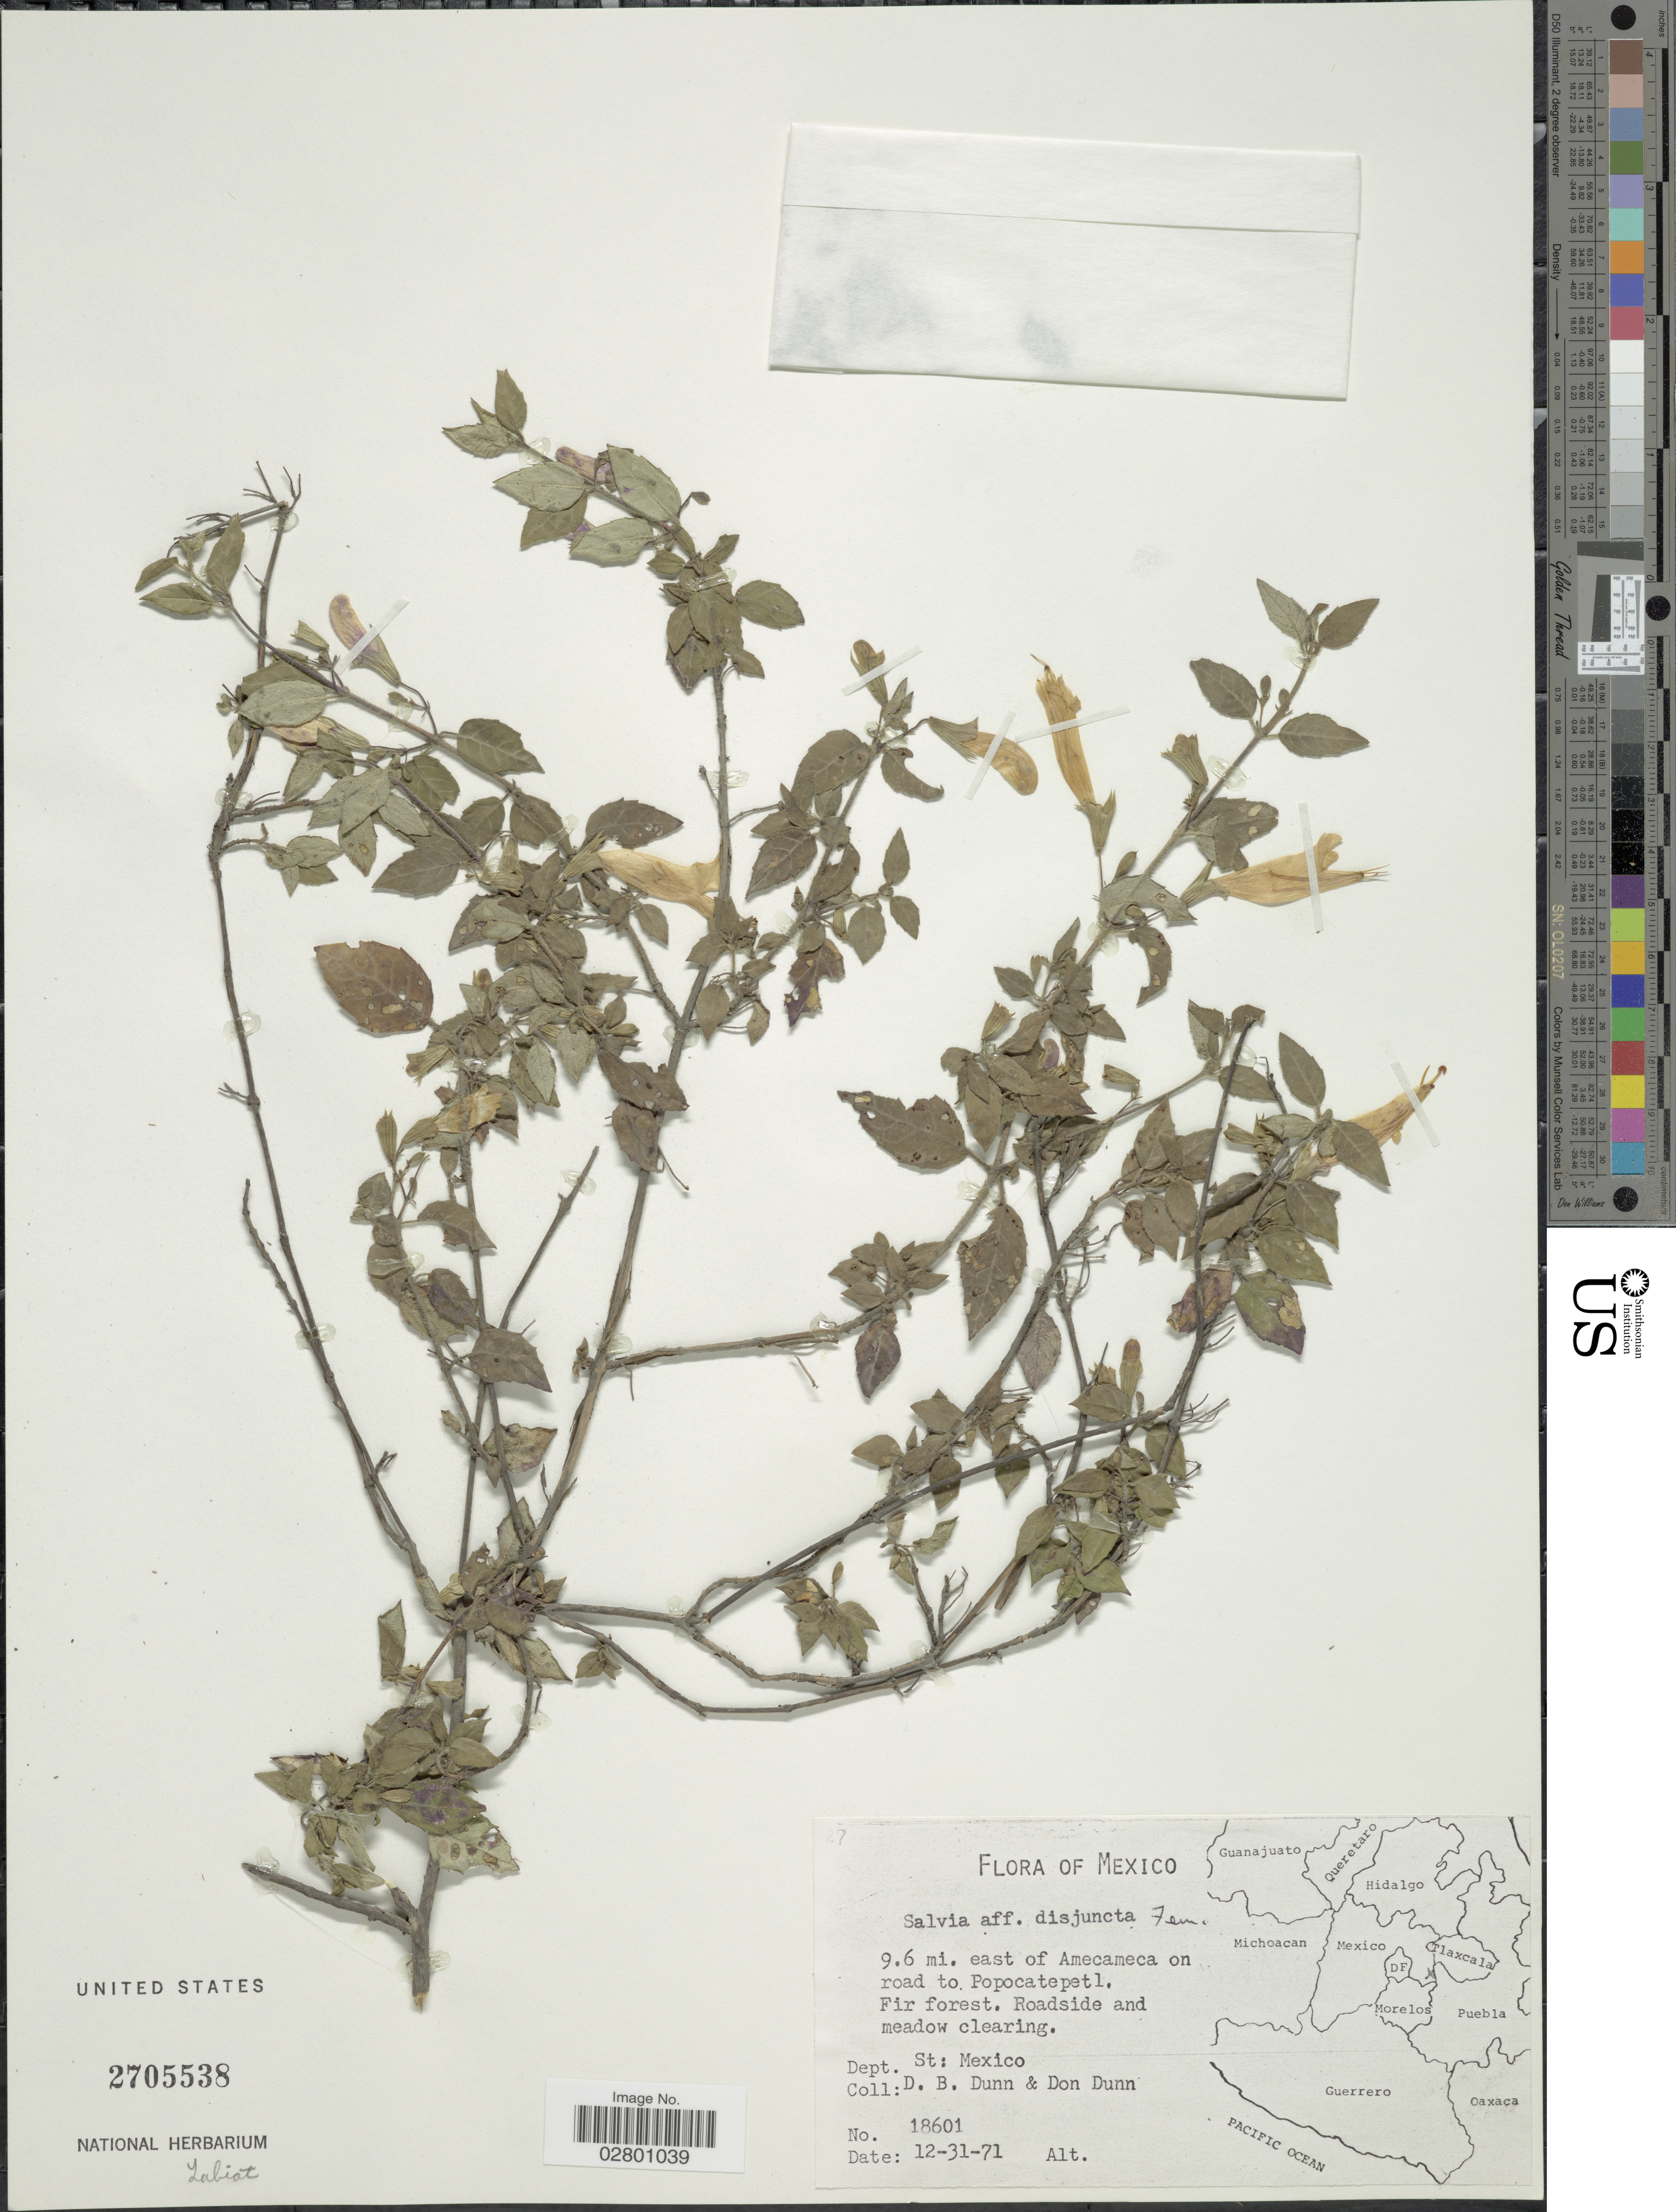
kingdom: Plantae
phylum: Tracheophyta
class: Magnoliopsida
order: Lamiales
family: Lamiaceae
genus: Clinopodium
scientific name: Clinopodium macrostemum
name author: (Moc. & Sessé ex Benth.) Kuntze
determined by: González-Gallegos, J. G.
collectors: D. B. Dunn & D. Dunn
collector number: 18601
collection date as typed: Transcribed d/m/y: 31/12/71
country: Mexico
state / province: México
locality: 9.6 mi. east of Amecameca on road to Popocatepetl. Fir forest. Dept. St: Mexico.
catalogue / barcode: US 2705538